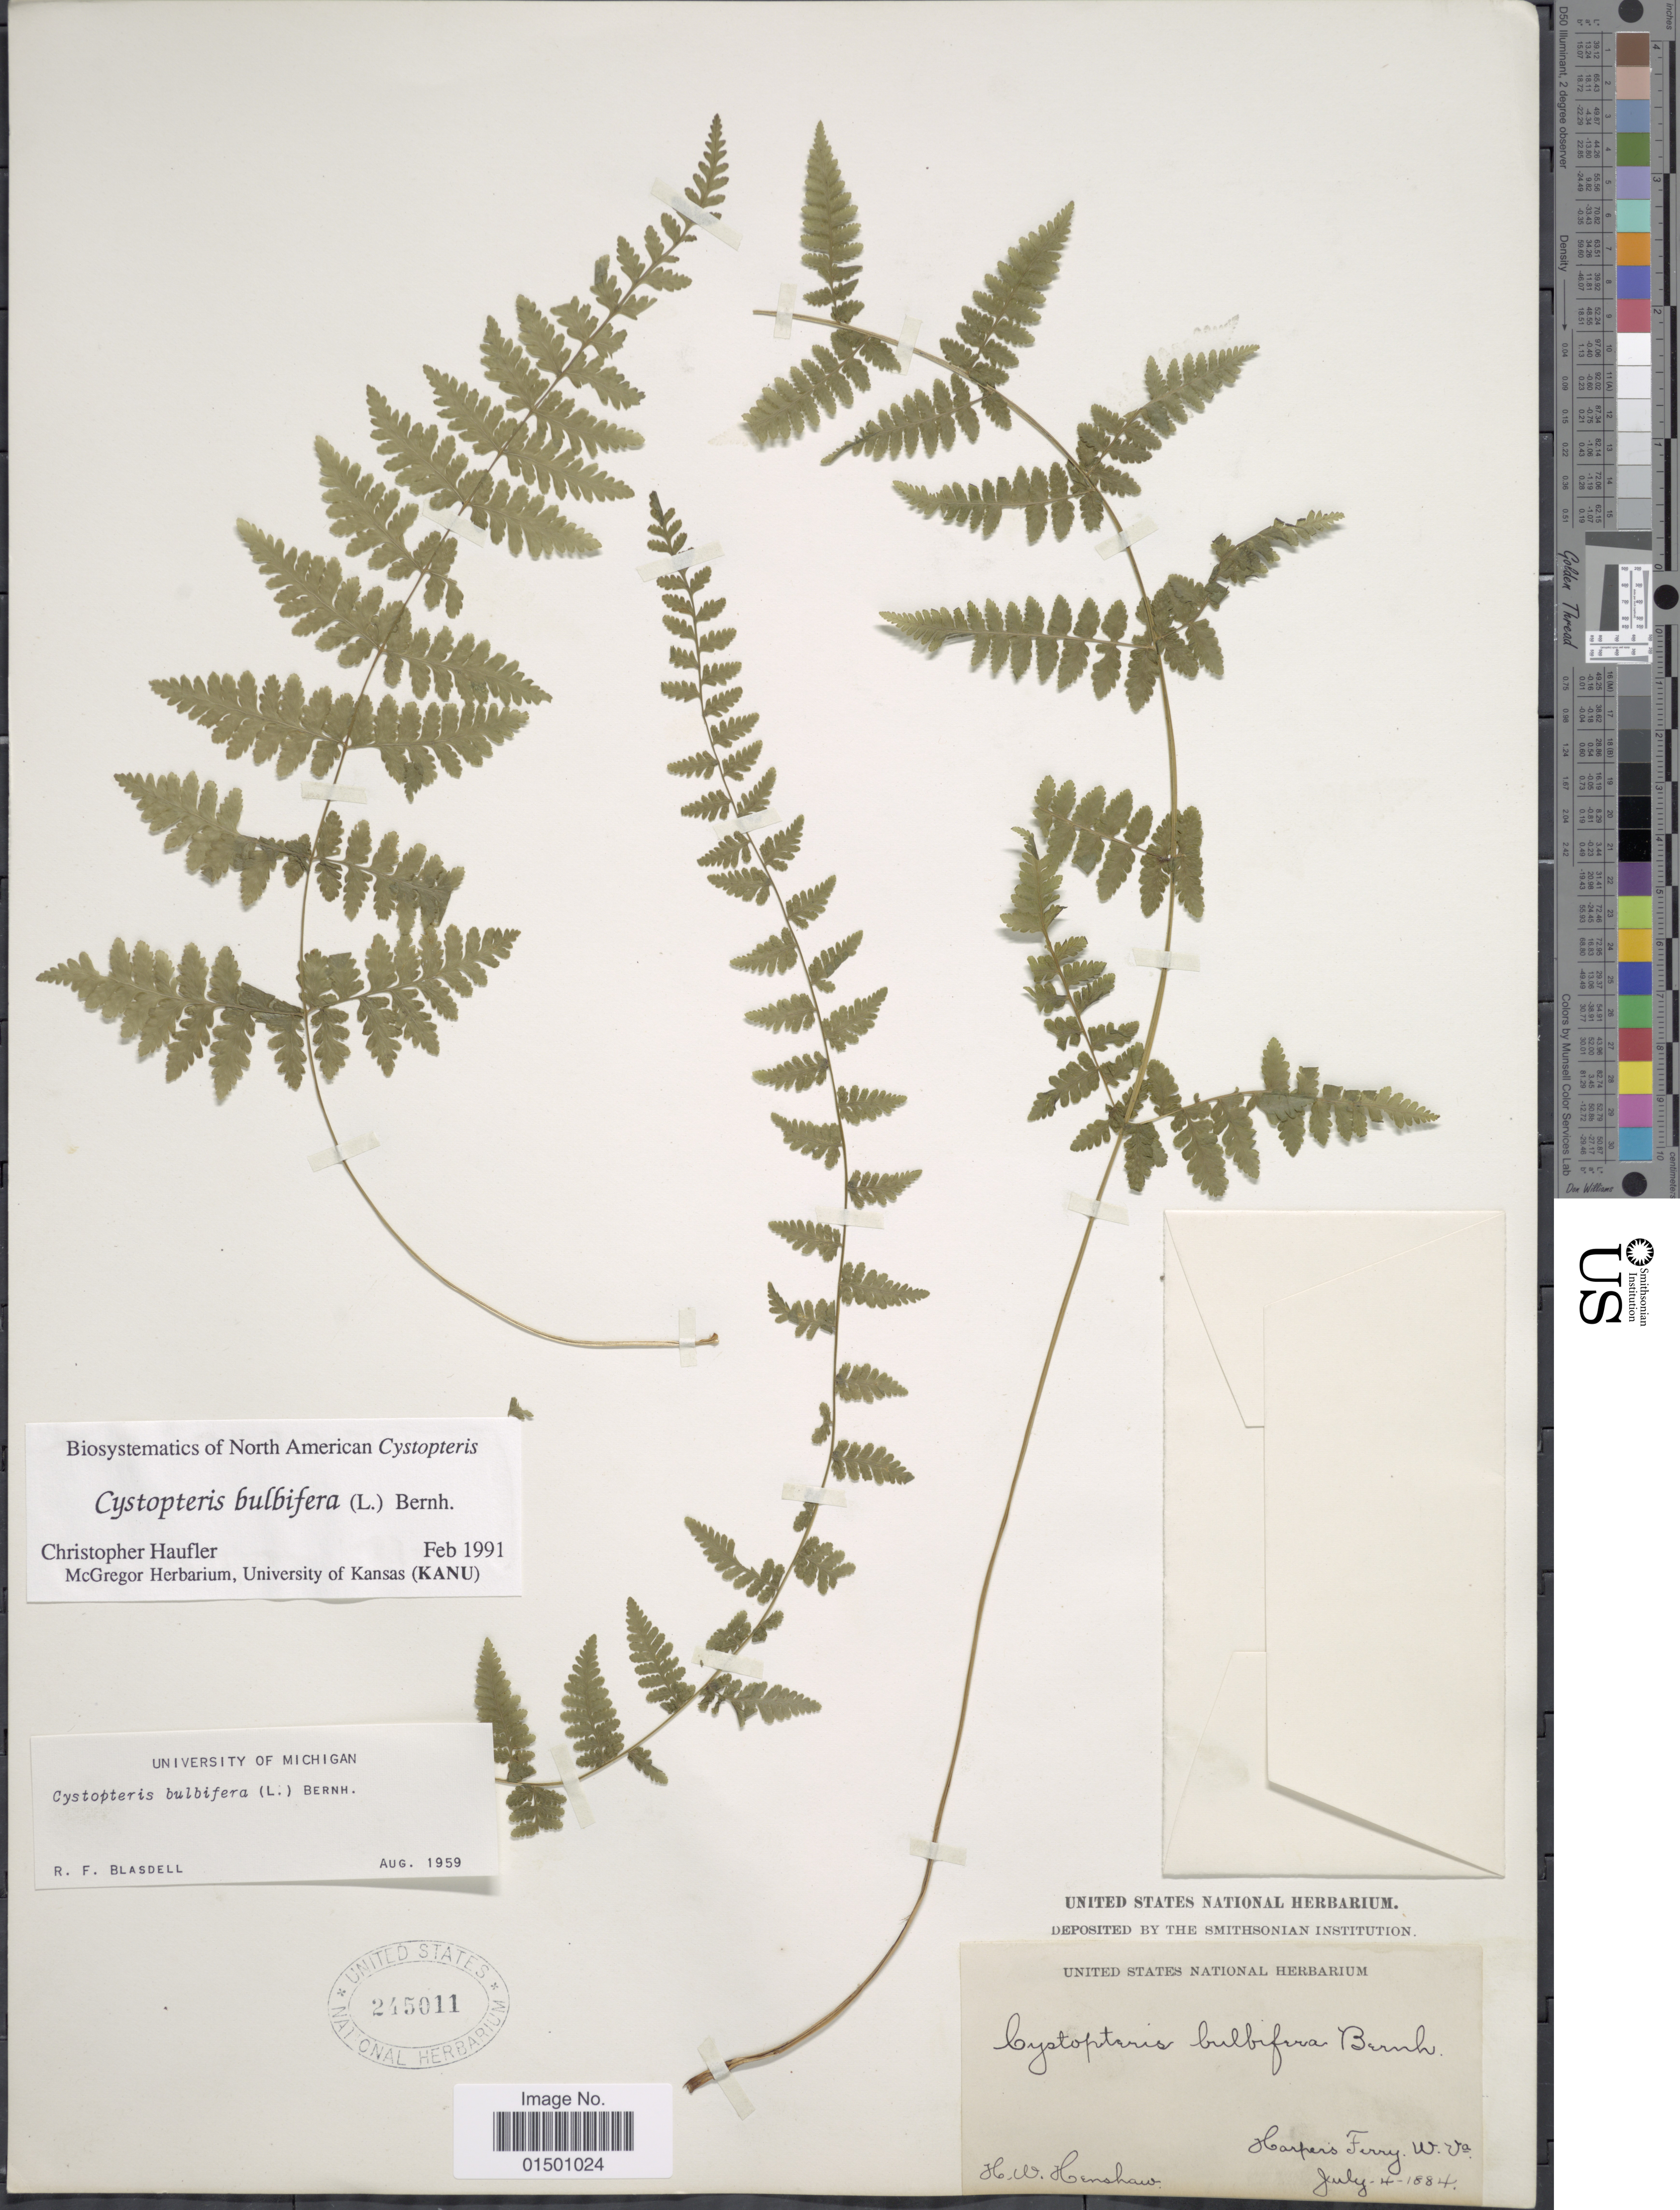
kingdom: Plantae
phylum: Tracheophyta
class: Polypodiopsida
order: Polypodiales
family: Cystopteridaceae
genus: Cystopteris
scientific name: Cystopteris bulbifera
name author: (L.) Bernh.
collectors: H. Henshaw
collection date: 1884-07-04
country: United States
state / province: West Virginia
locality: Harpers Ferry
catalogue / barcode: US 245011